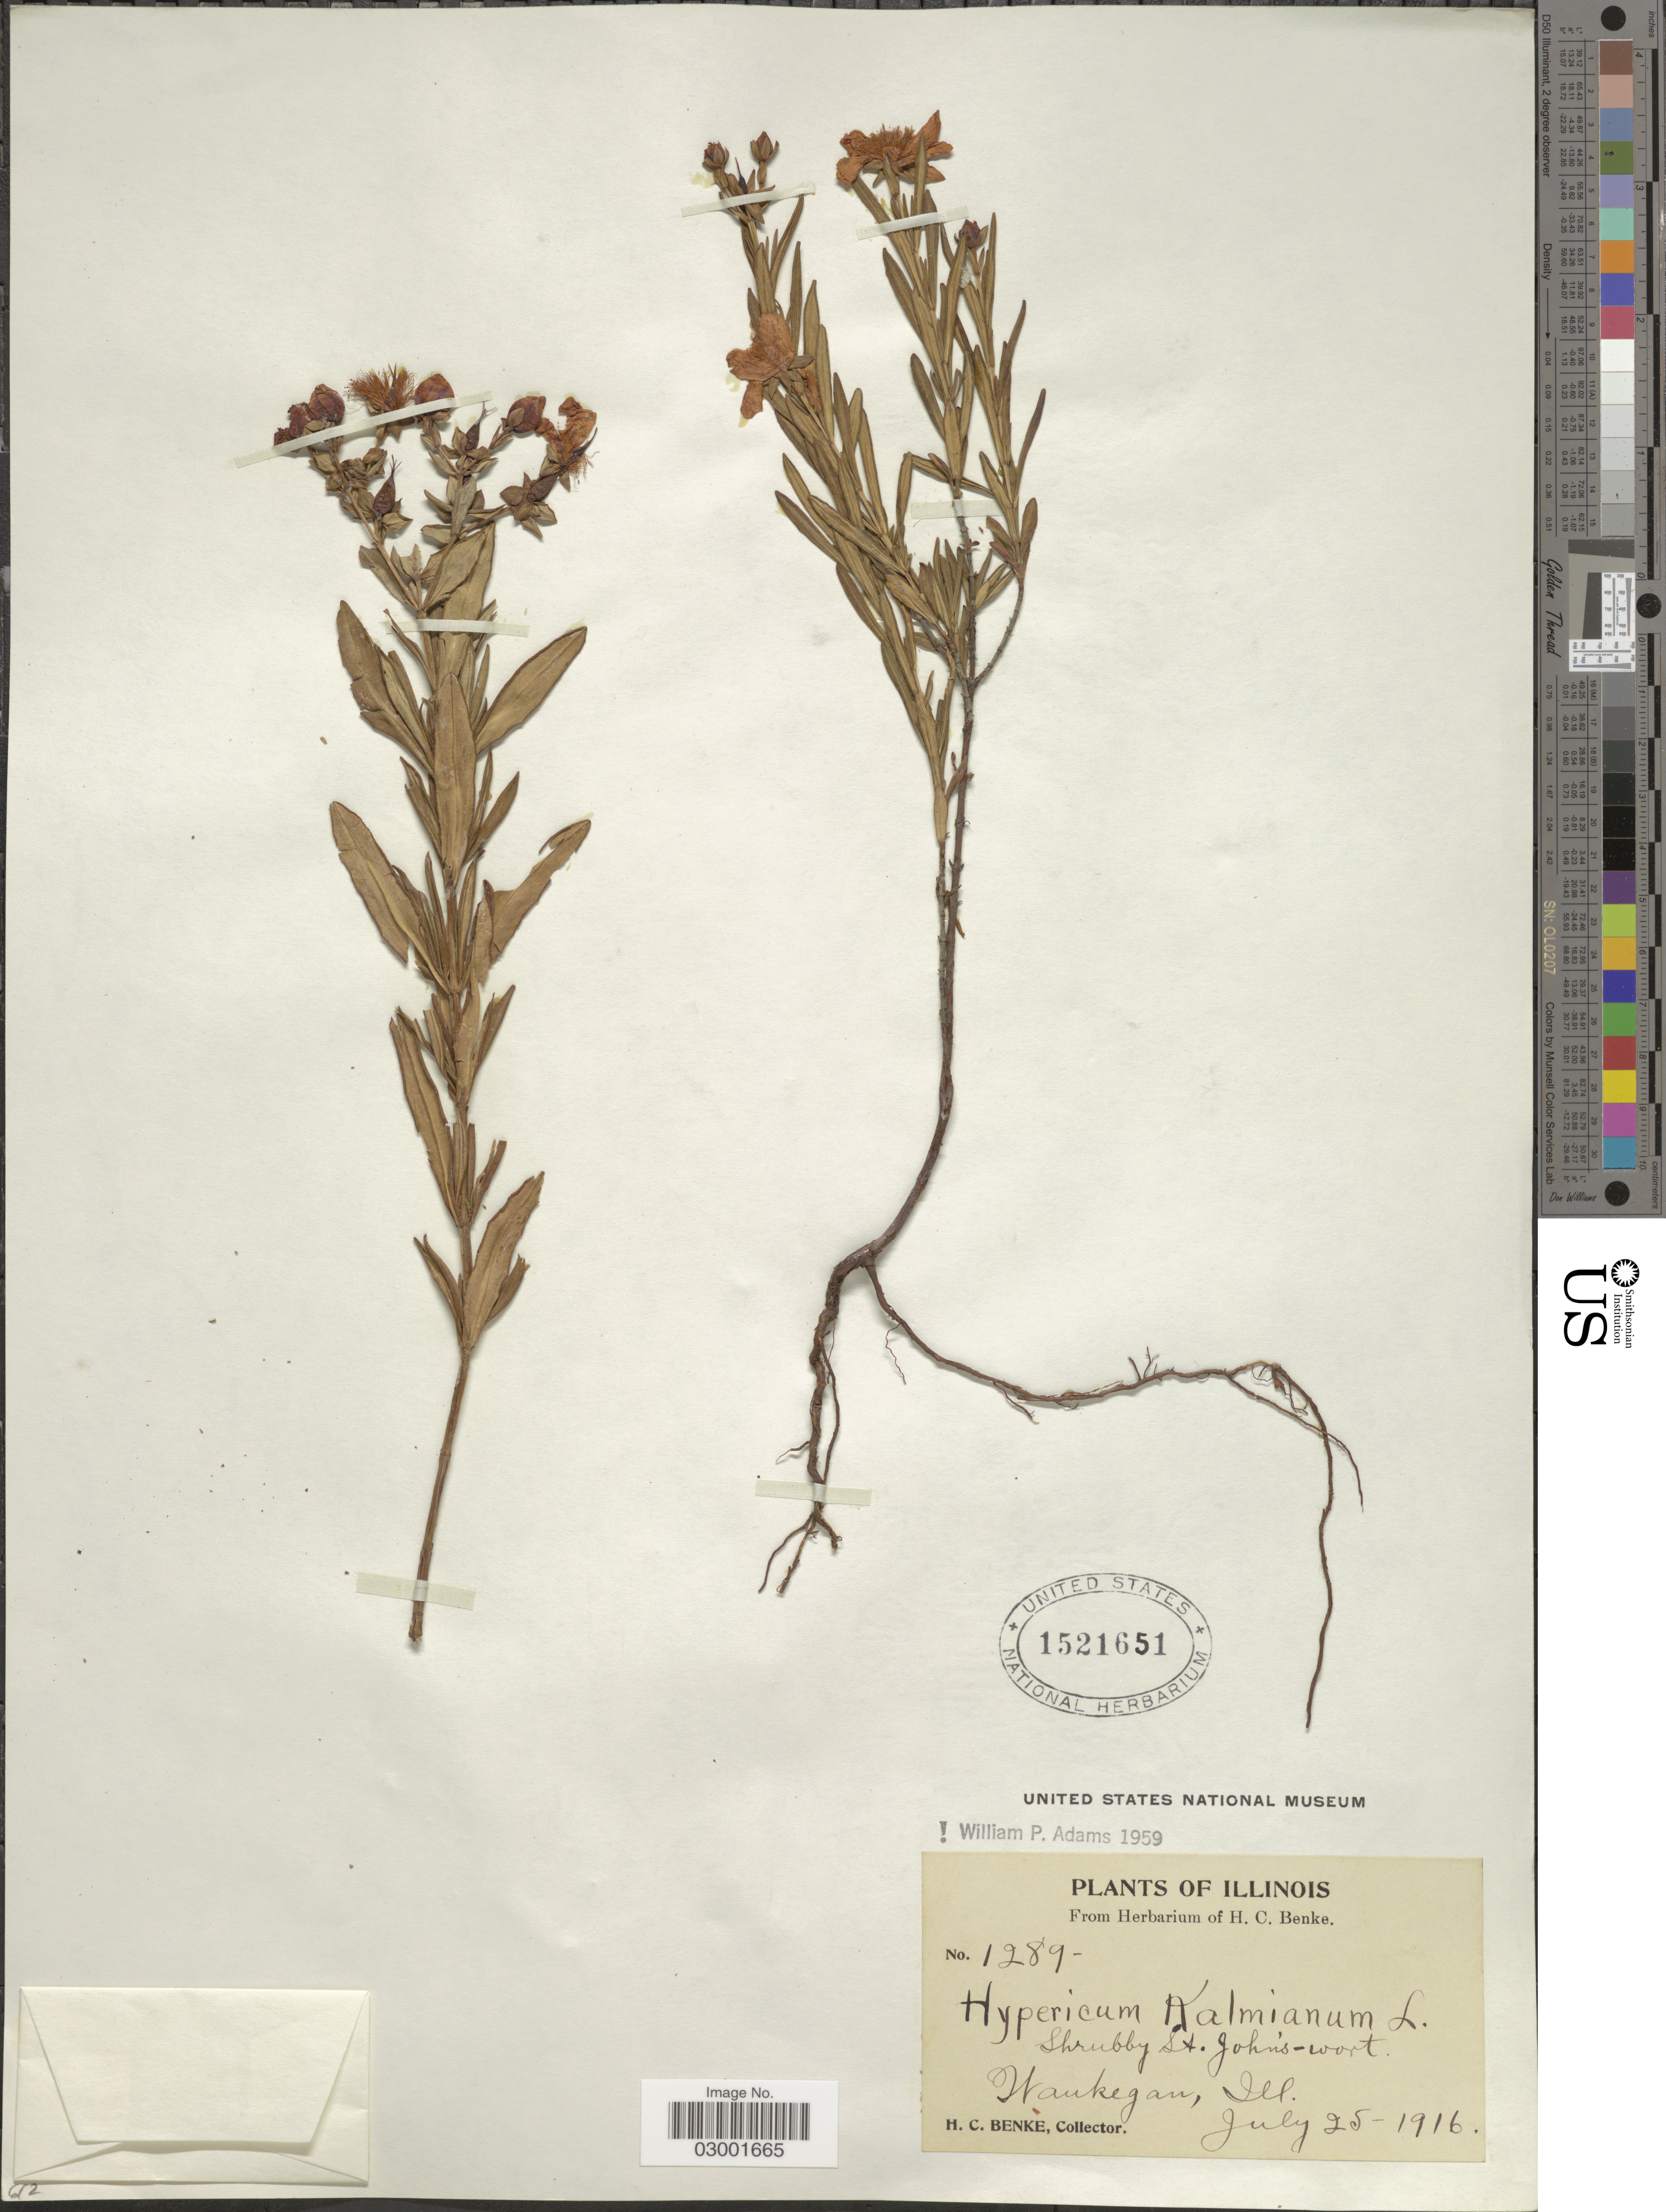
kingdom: Plantae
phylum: Tracheophyta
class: Magnoliopsida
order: Malpighiales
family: Hypericaceae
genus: Hypericum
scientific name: Hypericum kalmianum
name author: L.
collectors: H. Benke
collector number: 1289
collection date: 1916-07-25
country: United States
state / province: Illinois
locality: Shrubby St. John's-Wort. Waukegan, Ill.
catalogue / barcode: US 1521651